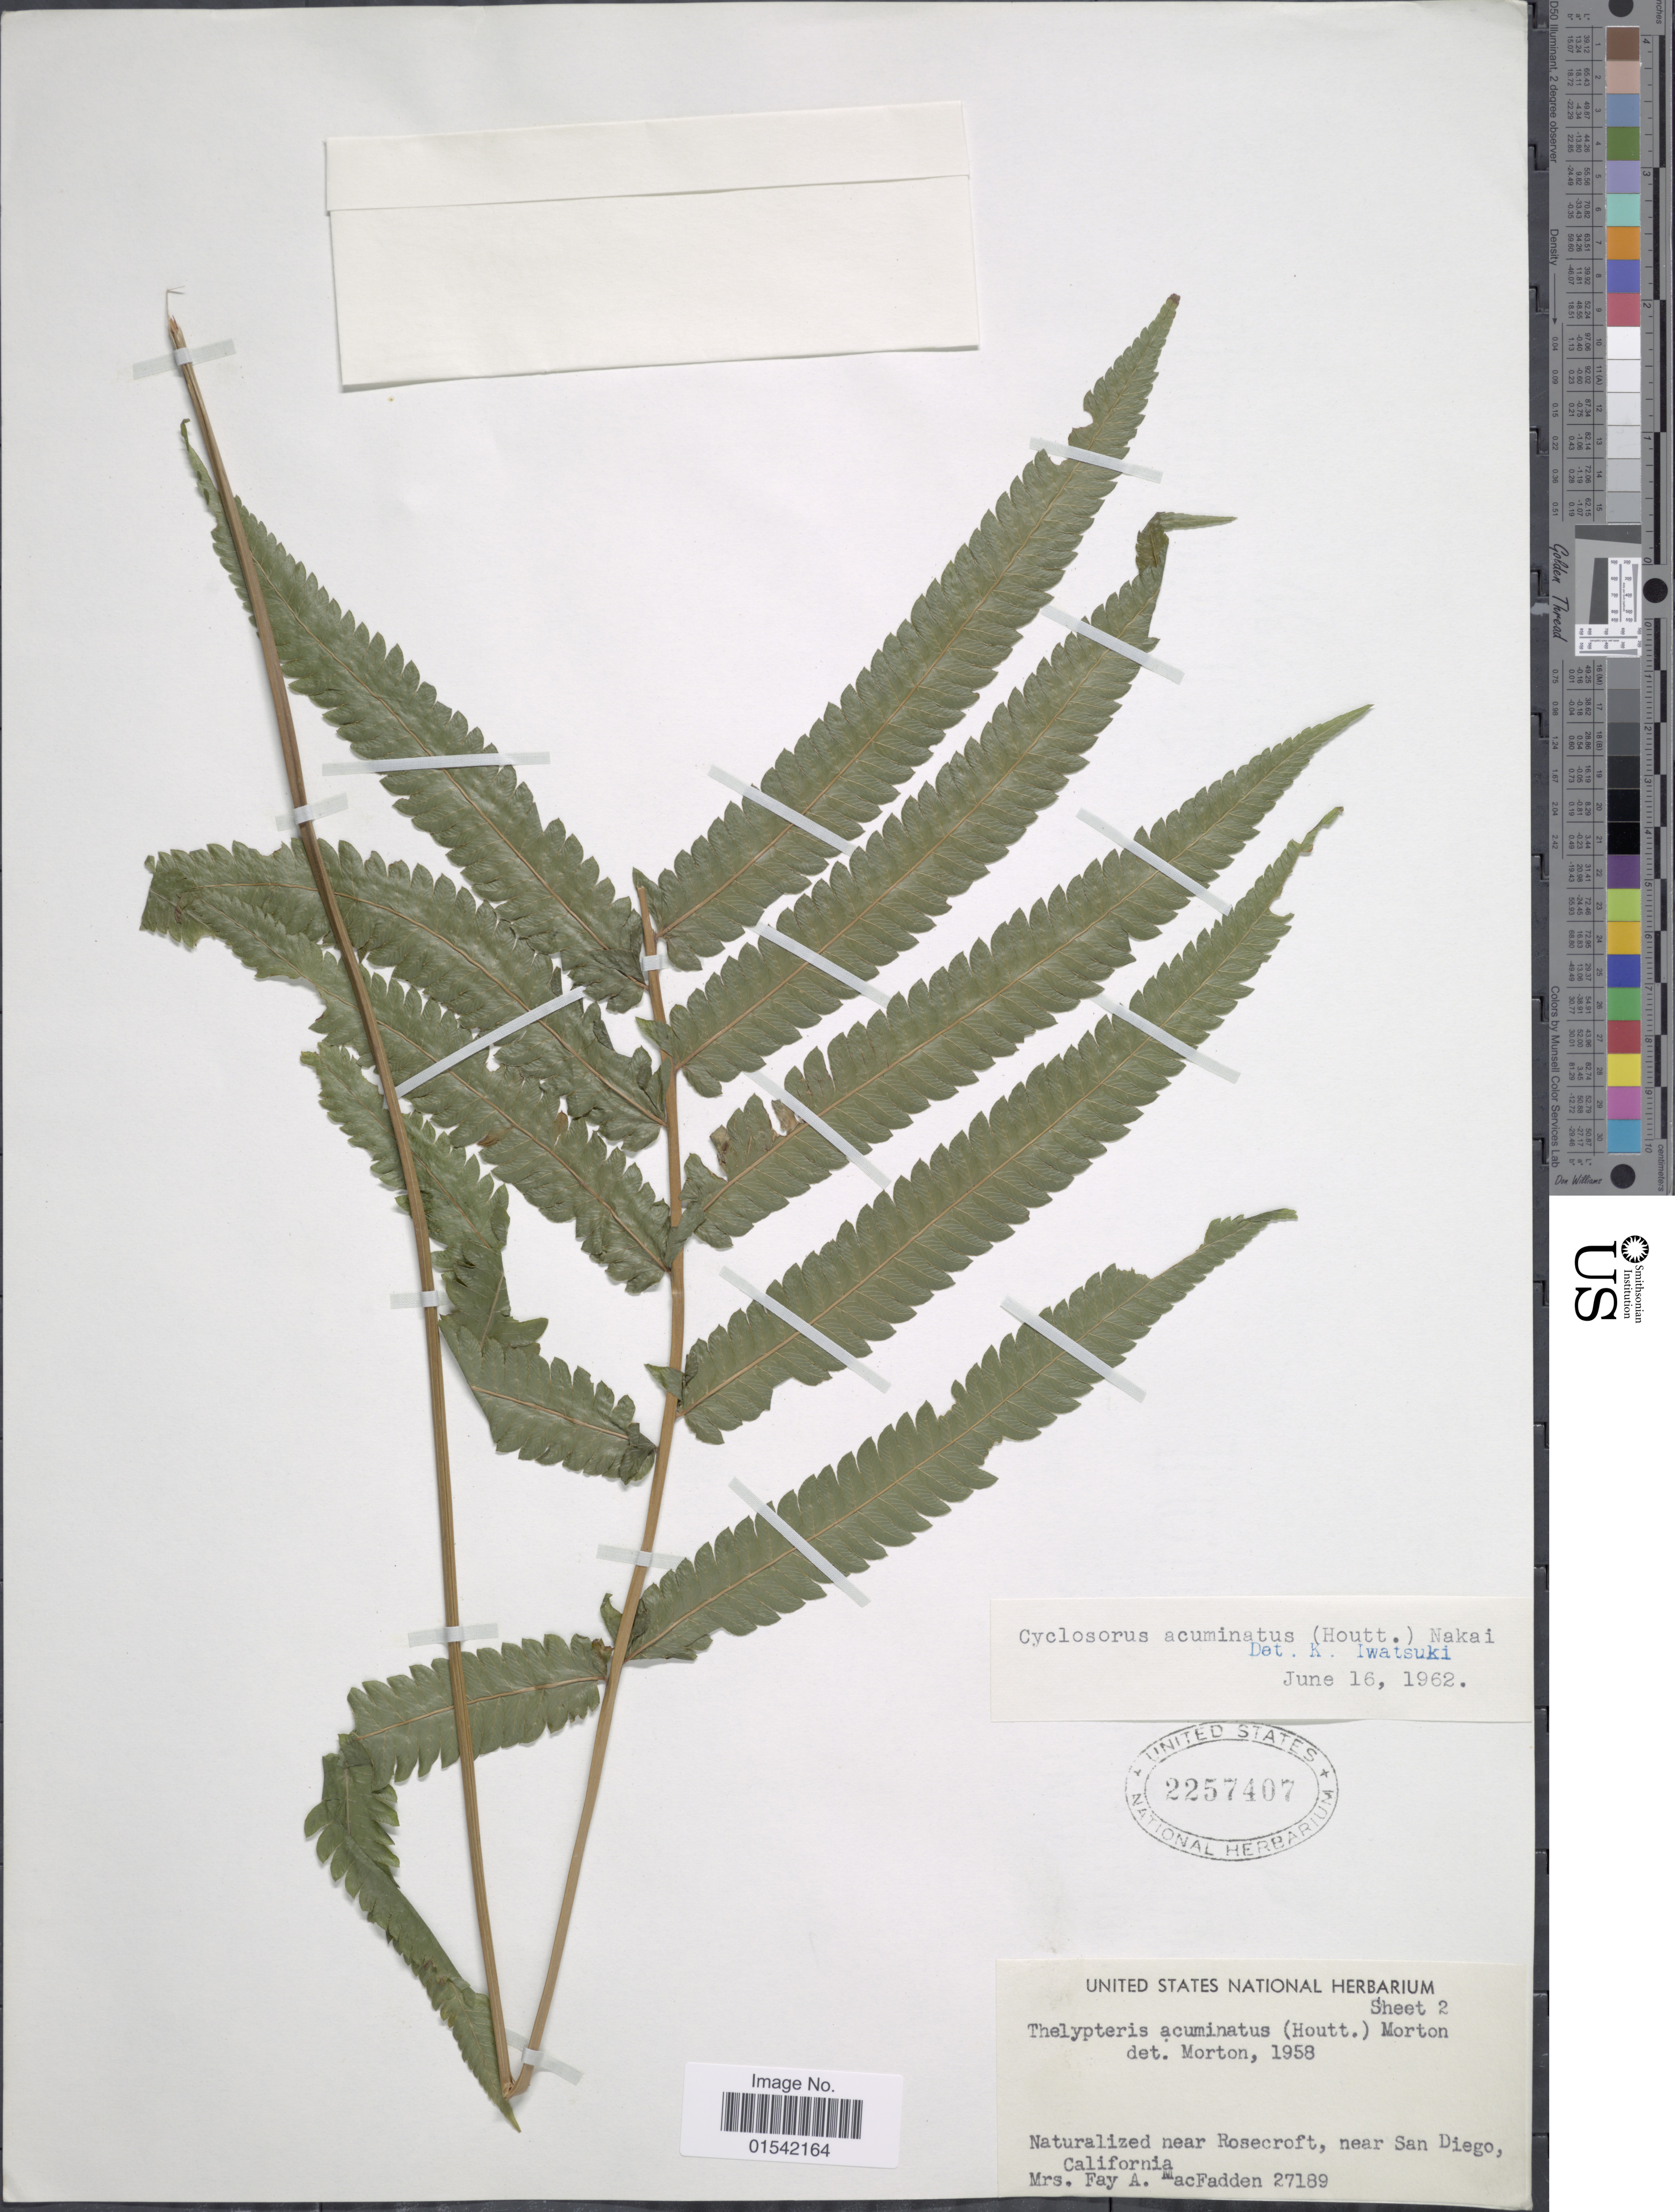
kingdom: Plantae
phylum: Tracheophyta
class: Polypodiopsida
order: Polypodiales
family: Thelypteridaceae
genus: Cyclosorus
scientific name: Cyclosorus acuminatus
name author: (Houtt.) Nakai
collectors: F. MacFadden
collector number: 27189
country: United States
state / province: California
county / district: San Diego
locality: Naturalized near Rosecroft, near San Diego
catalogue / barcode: US 2257407